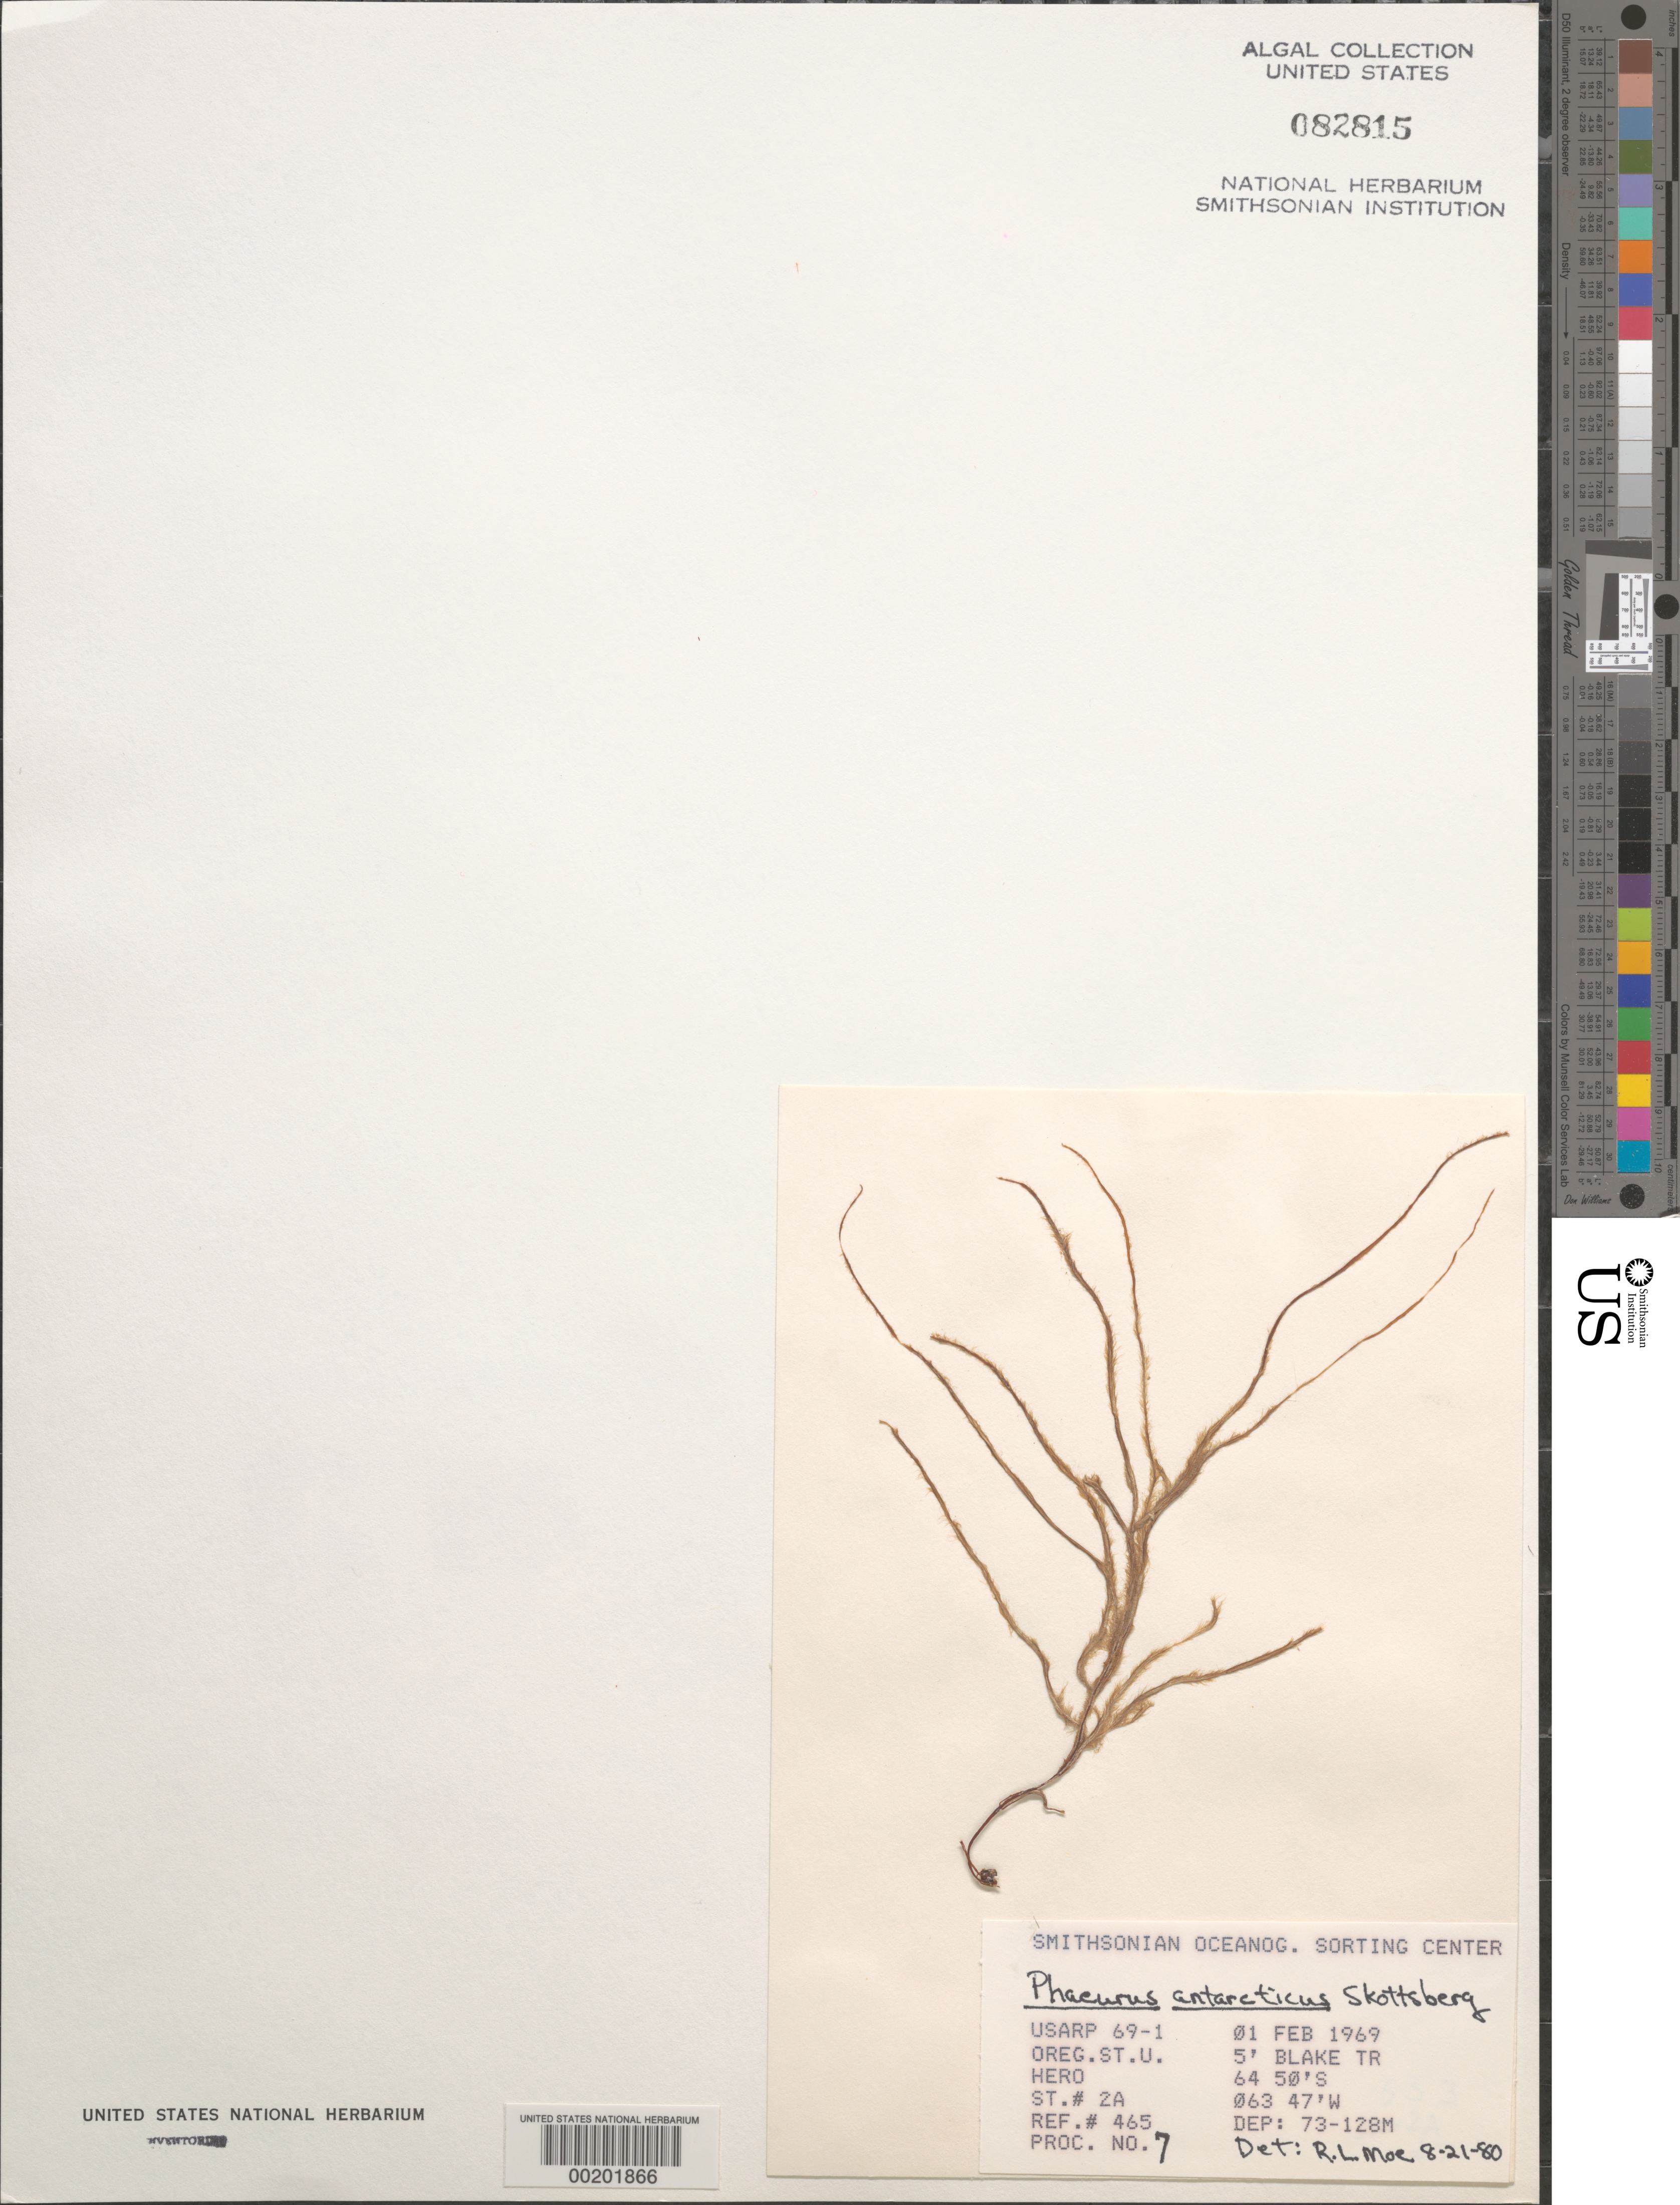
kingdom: Chromista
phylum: Ochrophyta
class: Phaeophyceae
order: Desmarestiales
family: Desmarestiaceae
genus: Phaeurus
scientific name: Phaeurus antarcticus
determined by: Moe, R. L.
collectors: Oregon State University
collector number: Station 2a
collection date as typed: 01 Feb 1969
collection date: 1969-02-01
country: Antarctica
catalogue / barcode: US 82815